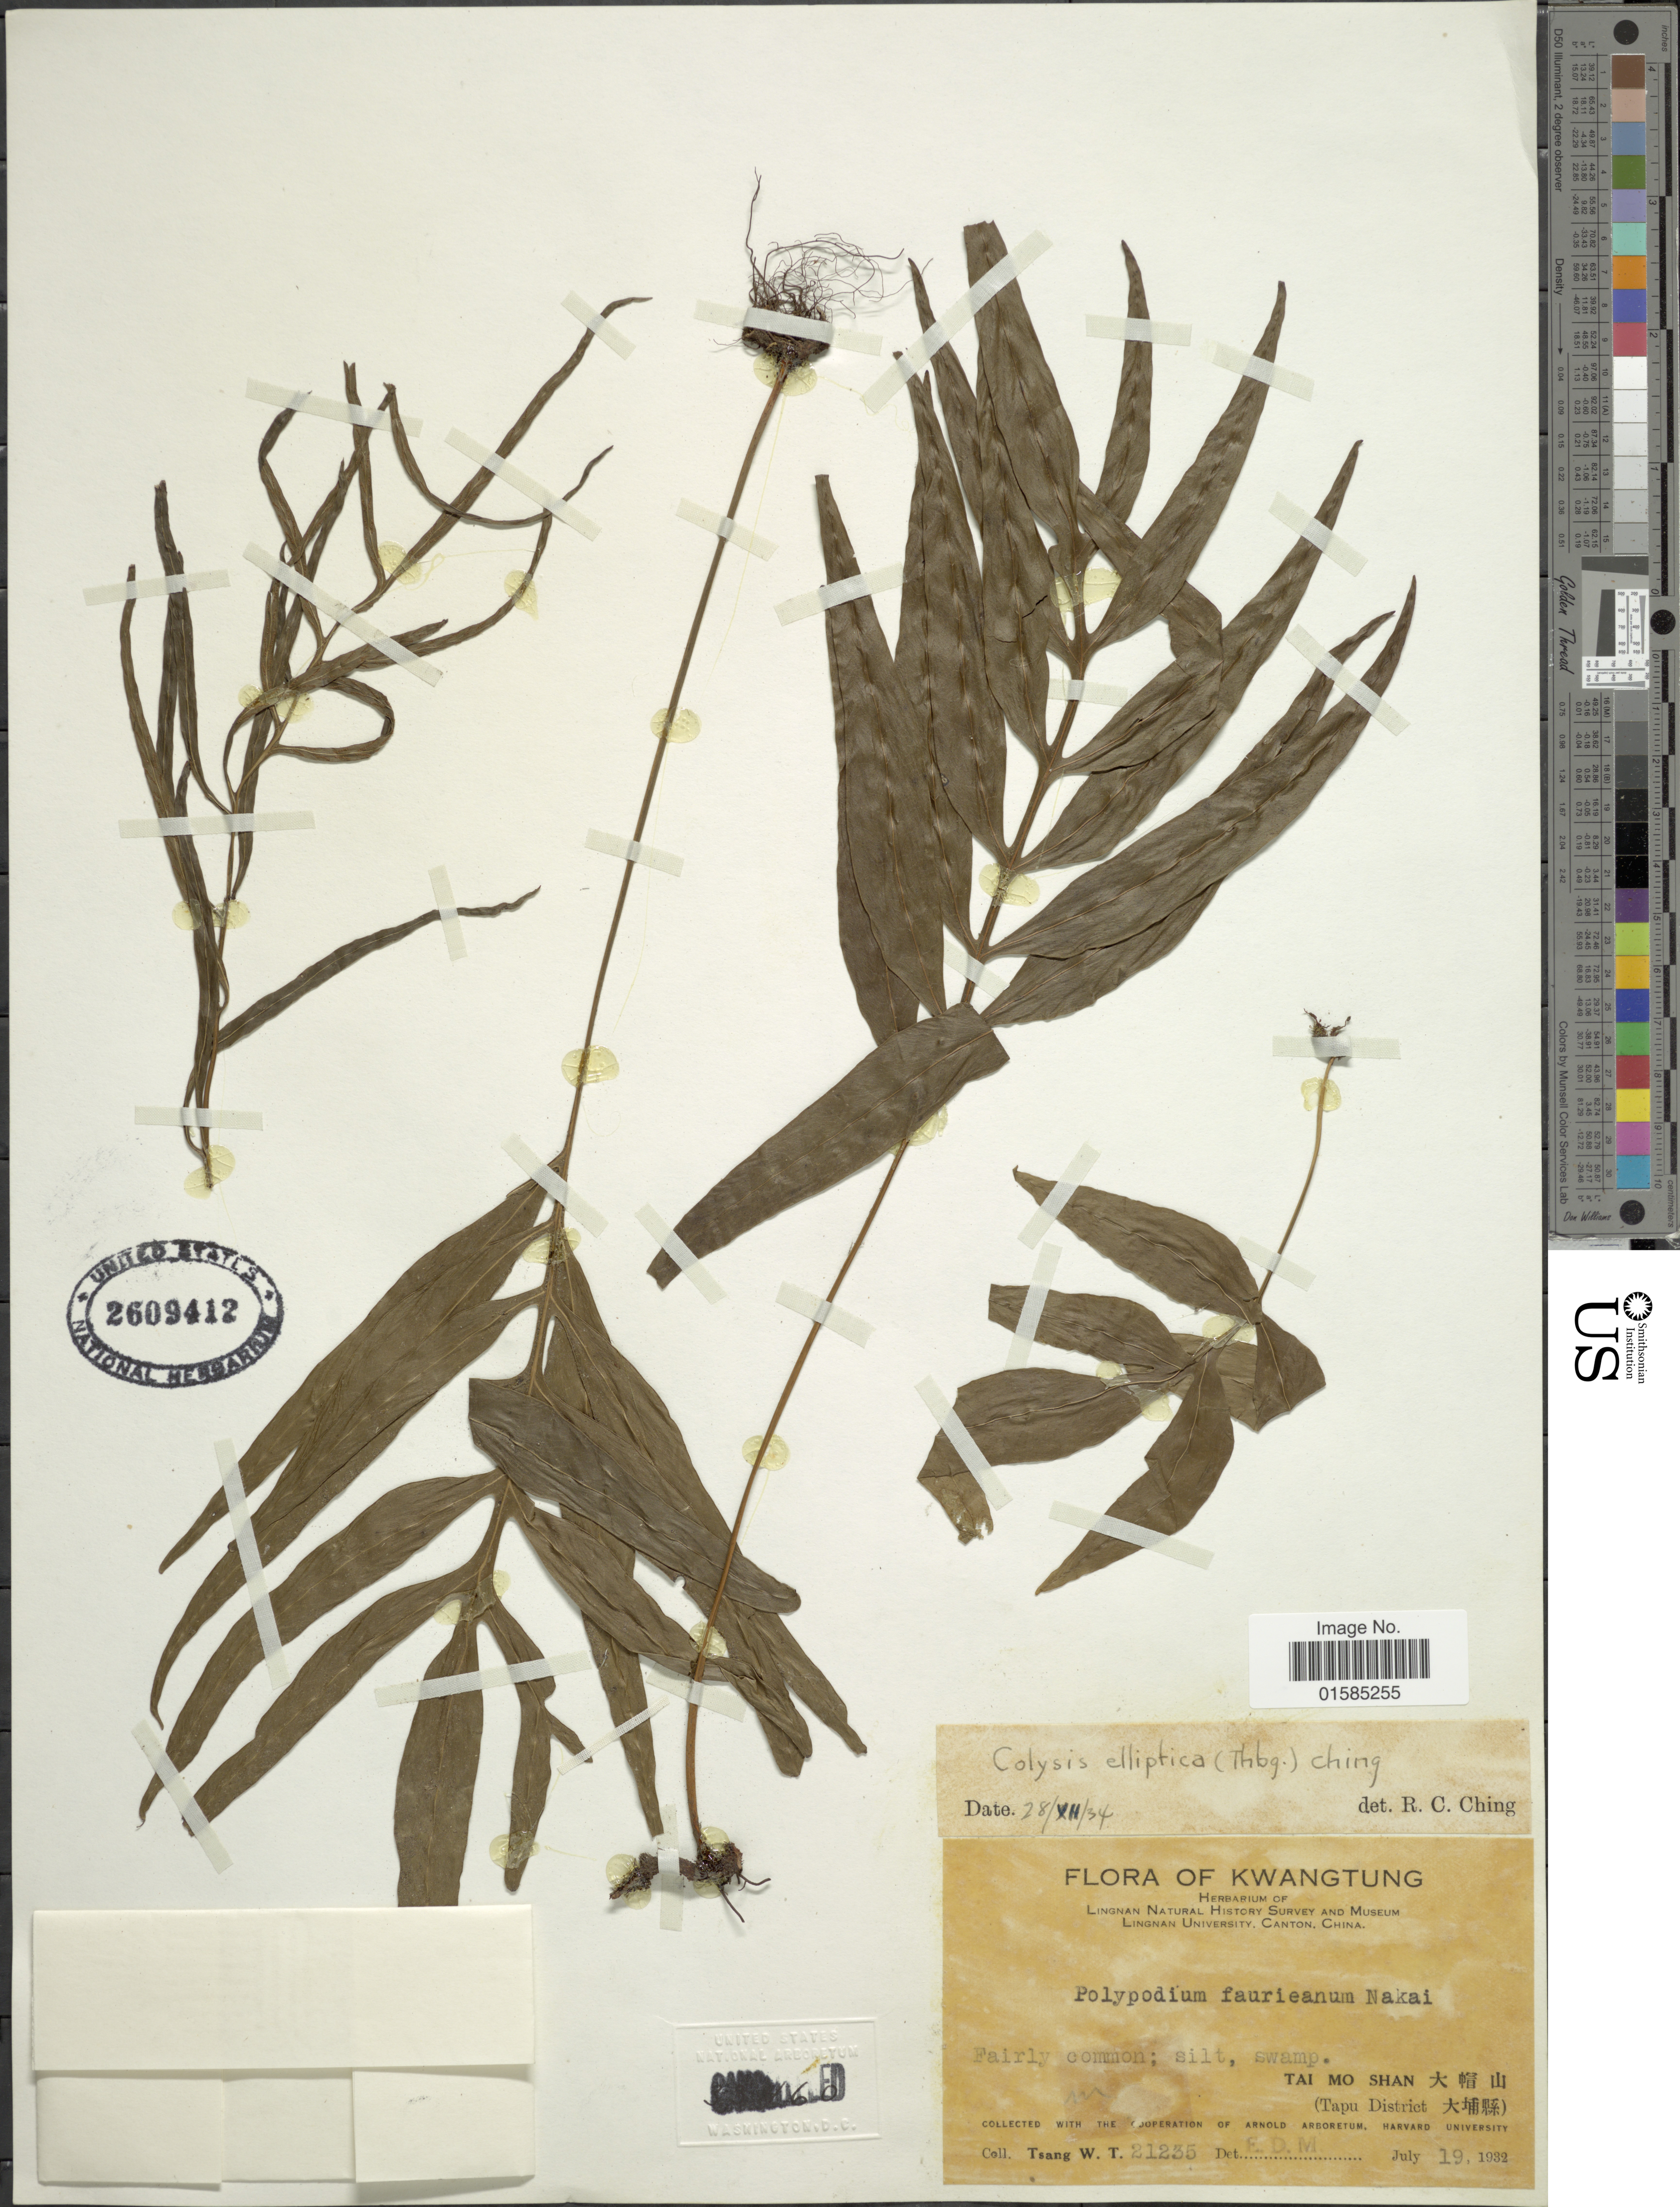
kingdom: Plantae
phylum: Tracheophyta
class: Polypodiopsida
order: Polypodiales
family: Polypodiaceae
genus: Leptochilus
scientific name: Leptochilus ellipticus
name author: (Thunb.) Noot.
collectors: W. T. Tsang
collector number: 21235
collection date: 1932-07-19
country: China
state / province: Guangdong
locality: Kwangtung, Tai Mo Shan (Tapu District)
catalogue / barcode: US 2609412